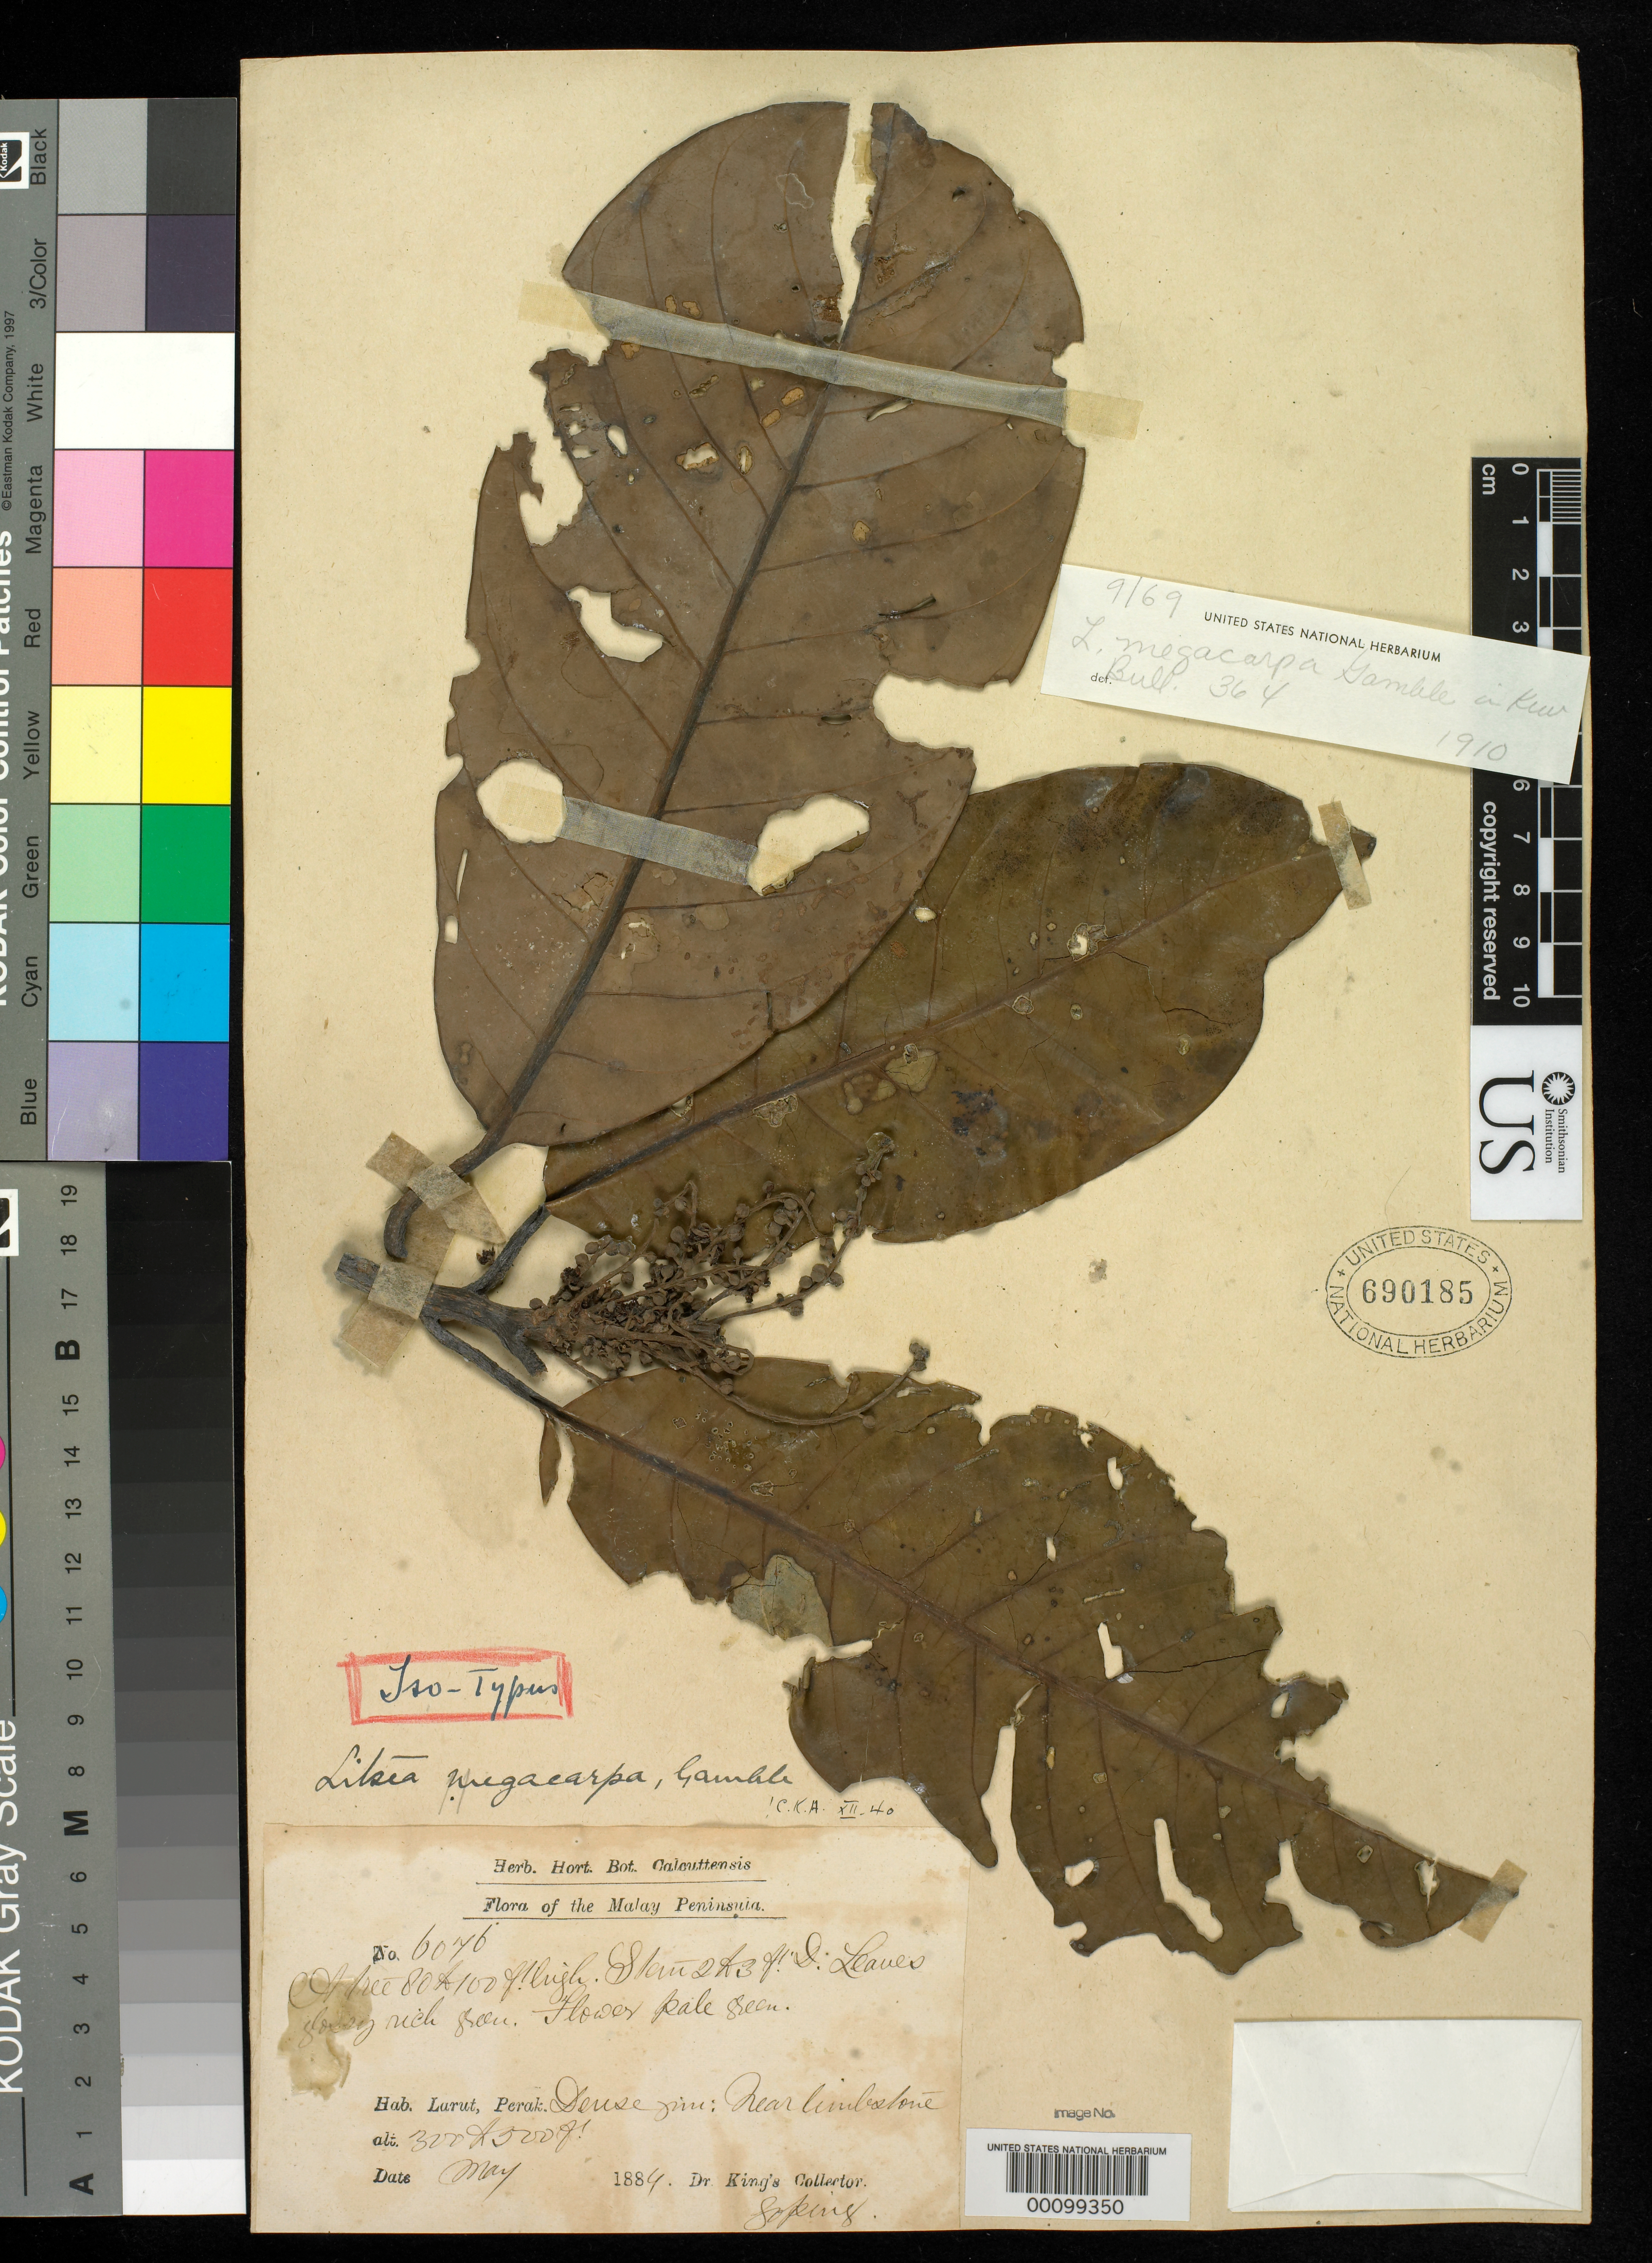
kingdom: Plantae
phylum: Tracheophyta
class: Magnoliopsida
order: Laurales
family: Lauraceae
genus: Litsea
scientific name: Litsea megacarpa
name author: Gamble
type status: Syntype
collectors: H. Kunstler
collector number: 6076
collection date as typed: May 1884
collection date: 1884-05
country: Malaysia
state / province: Perak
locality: Larut, Goping. [Malay Peninsula]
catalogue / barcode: US 690185